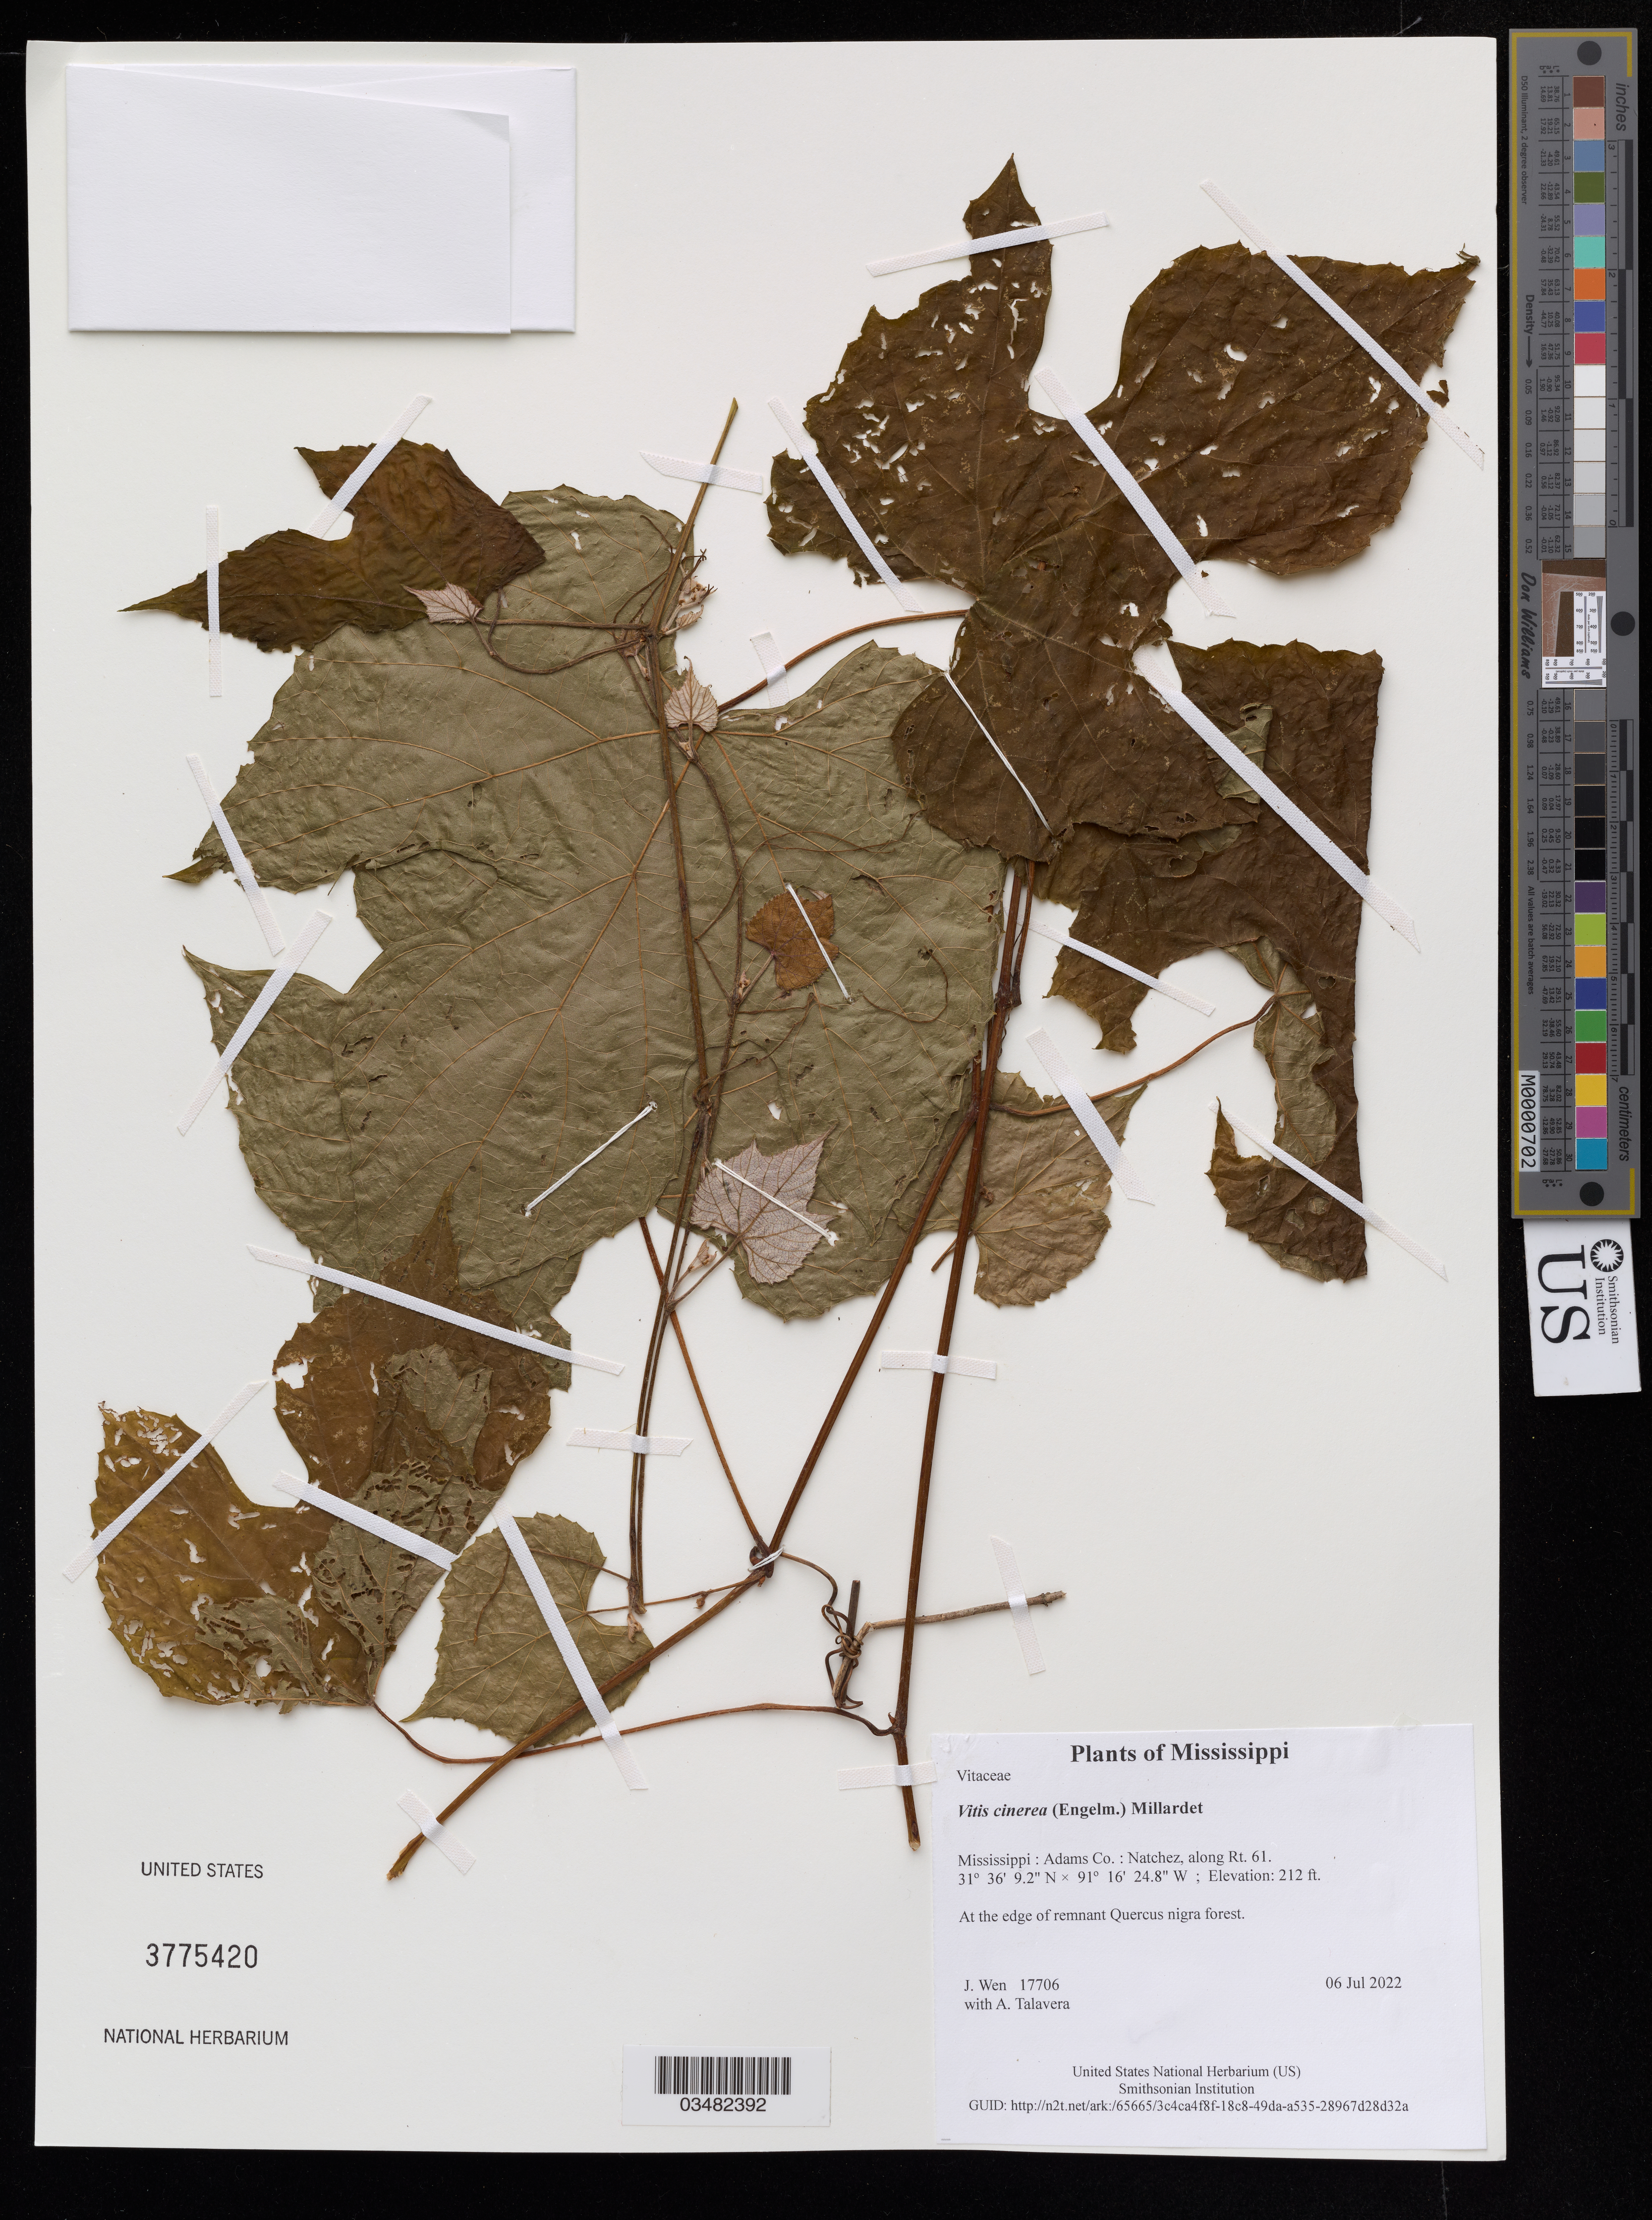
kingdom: Plantae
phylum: Tracheophyta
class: Magnoliopsida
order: Vitales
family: Vitaceae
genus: Vitis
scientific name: Vitis cinerea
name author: (Engelm.) Millardet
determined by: Wen, Jun, (BOT), Smithsonian Institution - National Museum of Natural History (UNITED STATES)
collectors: J. Wen & A. Talavera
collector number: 17706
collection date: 2022-07-06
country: United States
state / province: Mississippi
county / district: Adams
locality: Natchez, along Rt. 61.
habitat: At the edge of remnant Quercus nigra forest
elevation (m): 65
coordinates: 31 36.153 N, 91 16.414 W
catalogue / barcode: US 3775420